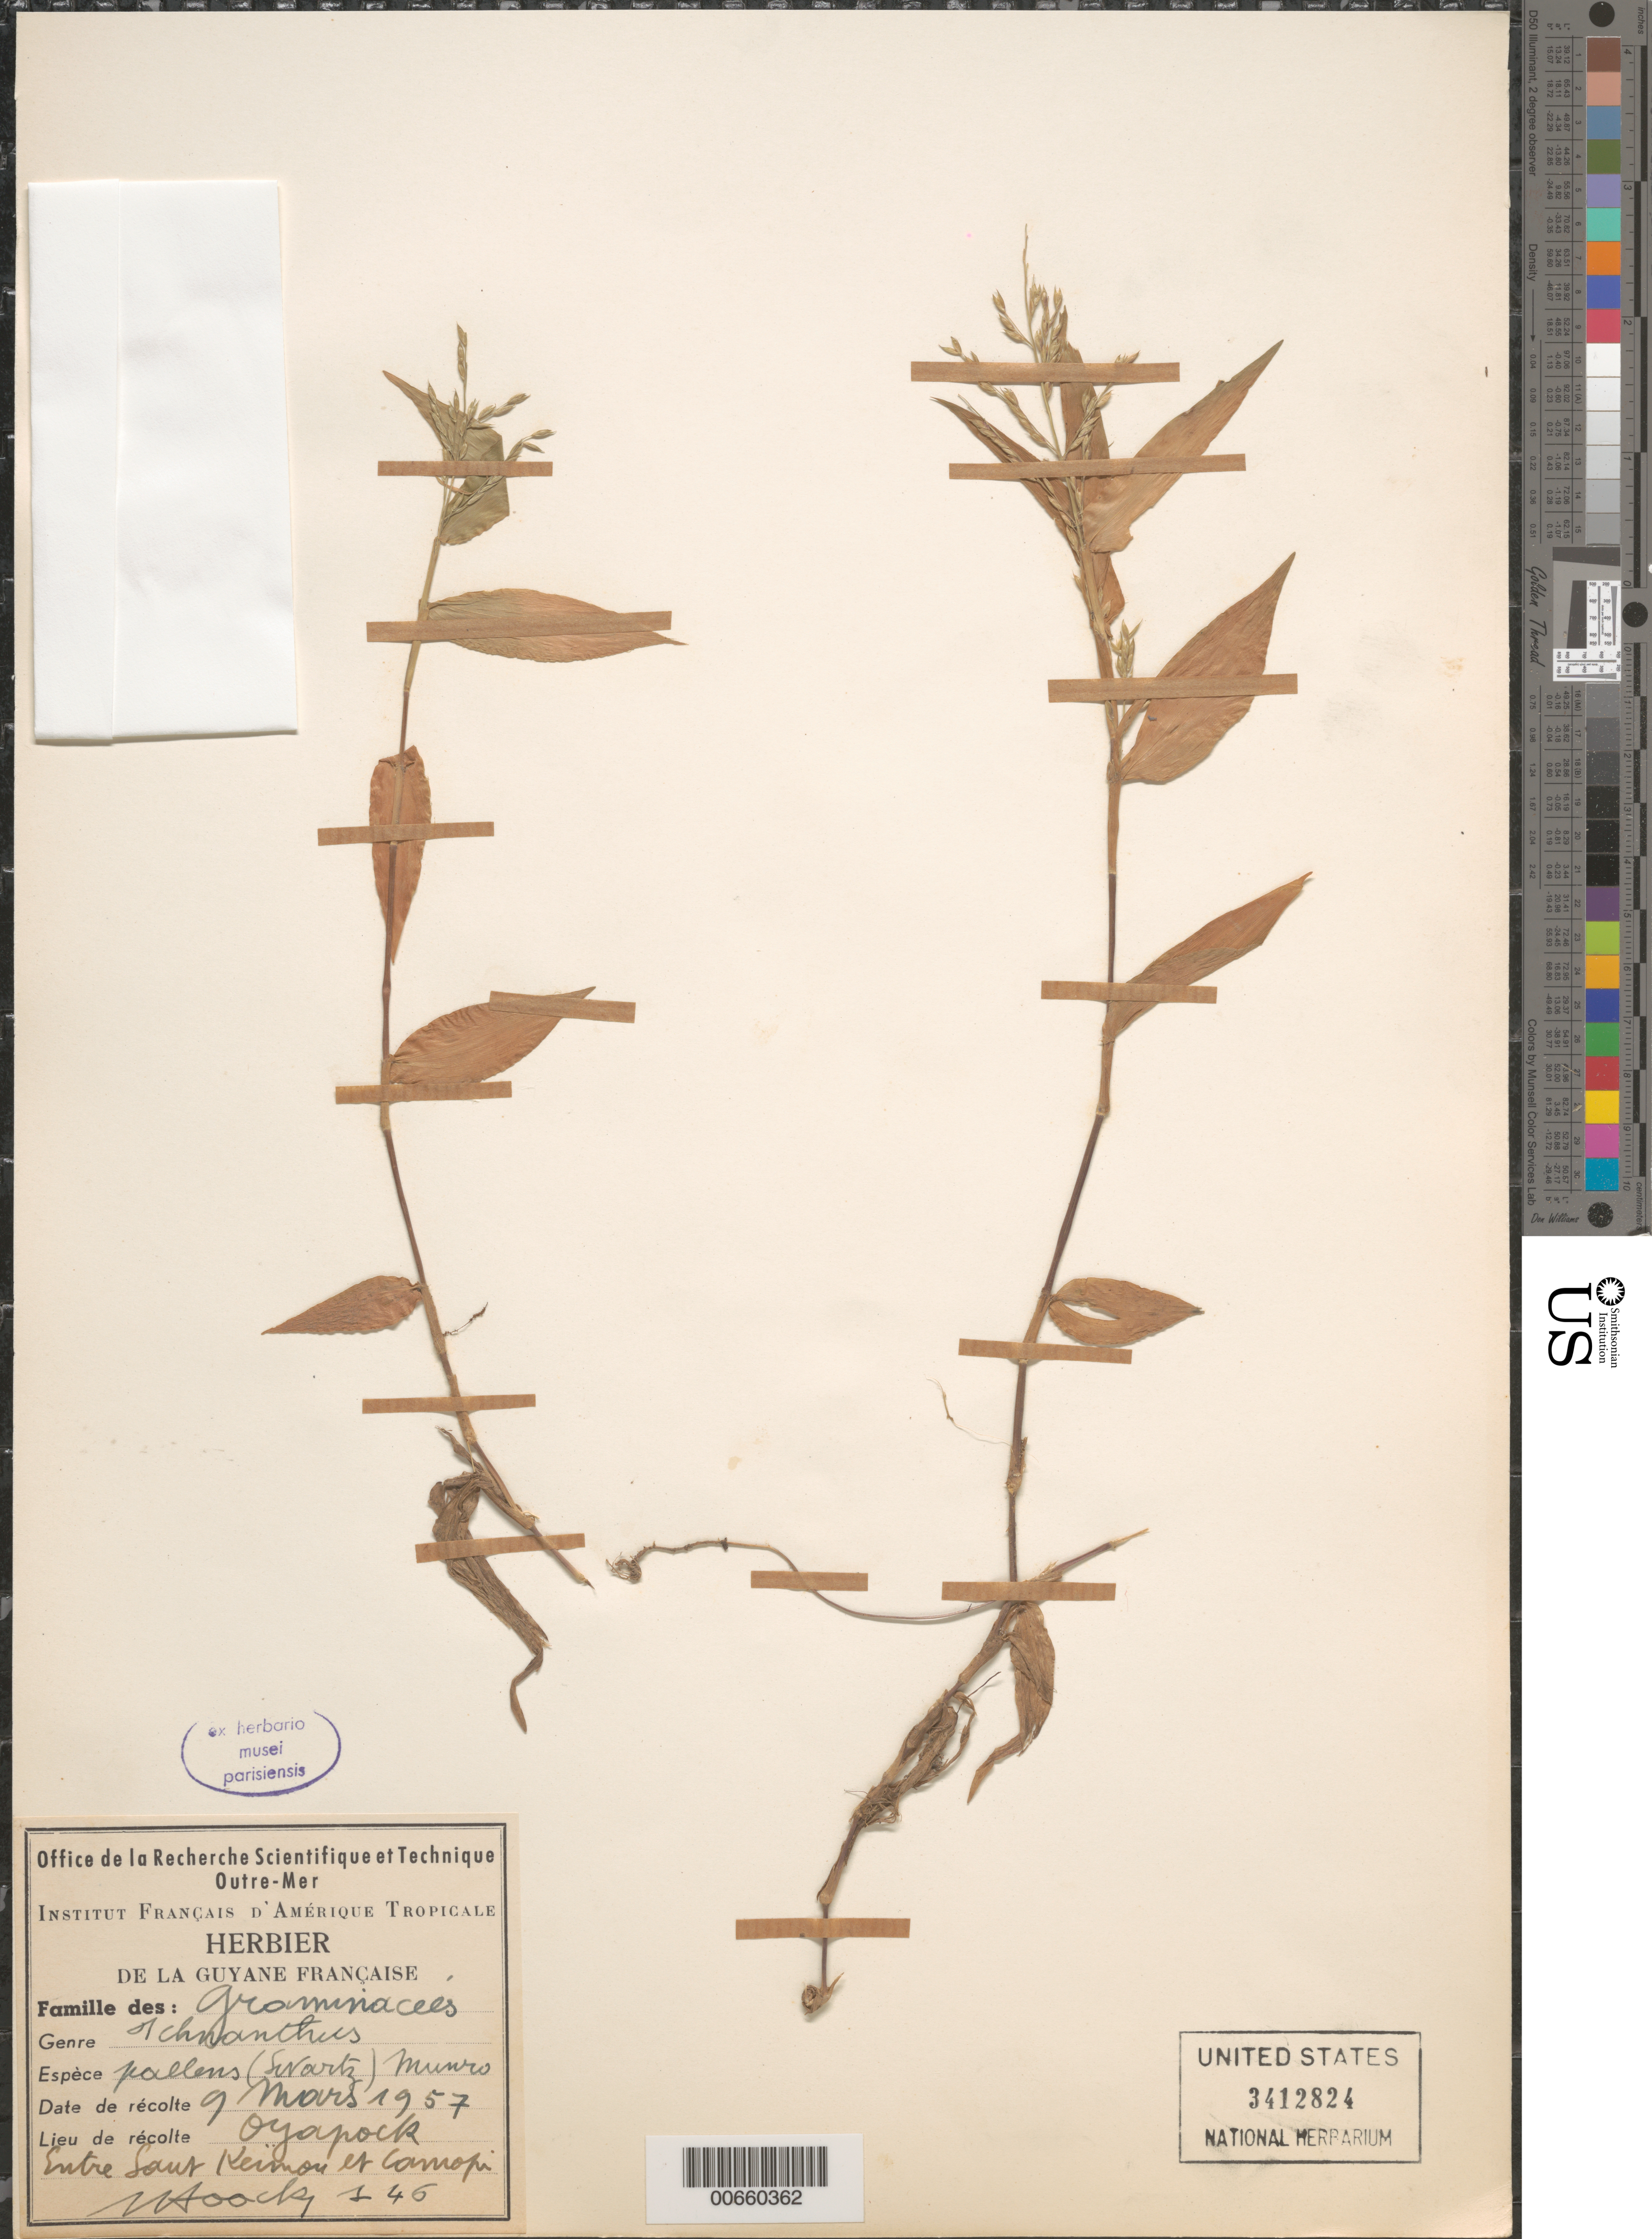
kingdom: Plantae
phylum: Tracheophyta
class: Liliopsida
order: Poales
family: Poaceae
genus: Ichnanthus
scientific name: Ichnanthus pallens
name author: (Sw.) Munro ex Benth.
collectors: J. Hoock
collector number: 146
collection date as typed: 9-Mar-57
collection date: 1957-03-09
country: French Guiana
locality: Oyapock, entre Saut Keïmou et Camopi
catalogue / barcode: US 3412824